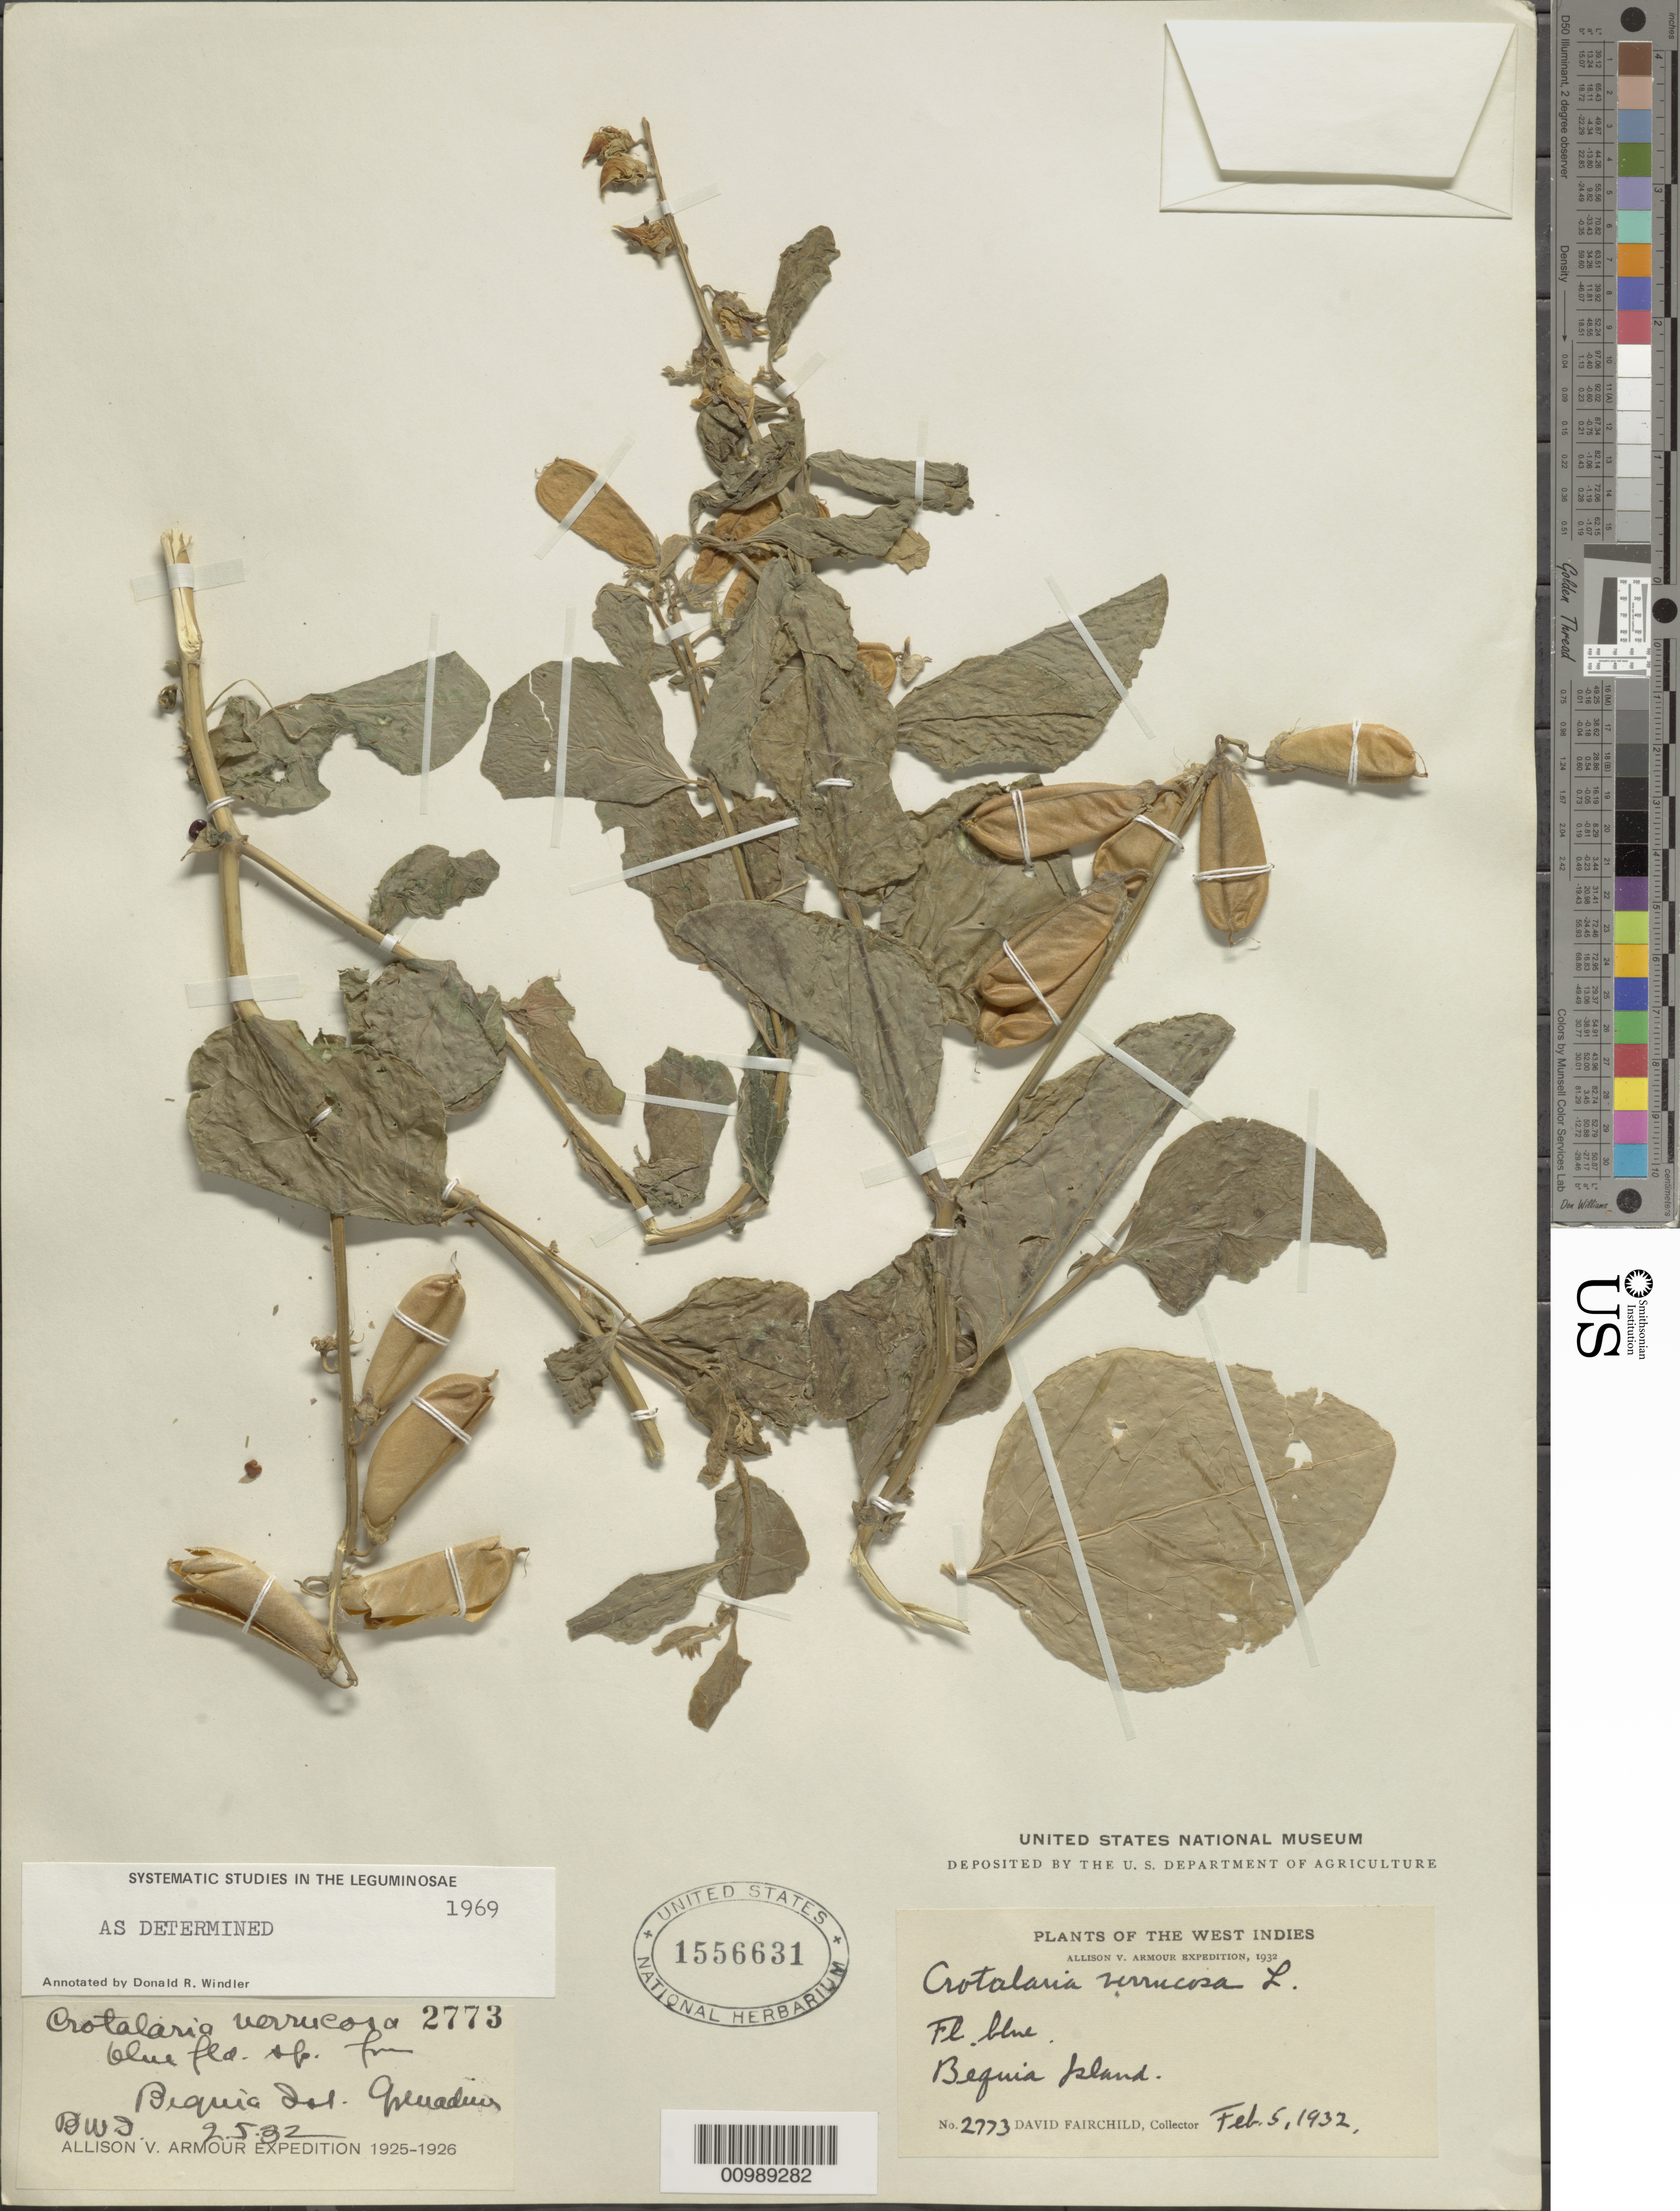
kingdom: Plantae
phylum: Tracheophyta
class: Magnoliopsida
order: Fabales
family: Fabaceae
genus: Crotalaria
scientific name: Crotalaria verrucosa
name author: L.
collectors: D. Fairchild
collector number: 2773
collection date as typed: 05 Feb 1932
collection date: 1932-02-05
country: St. Vincent - Grenadines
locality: Beguia Island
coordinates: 0 N, 0 E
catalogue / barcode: US 1556631